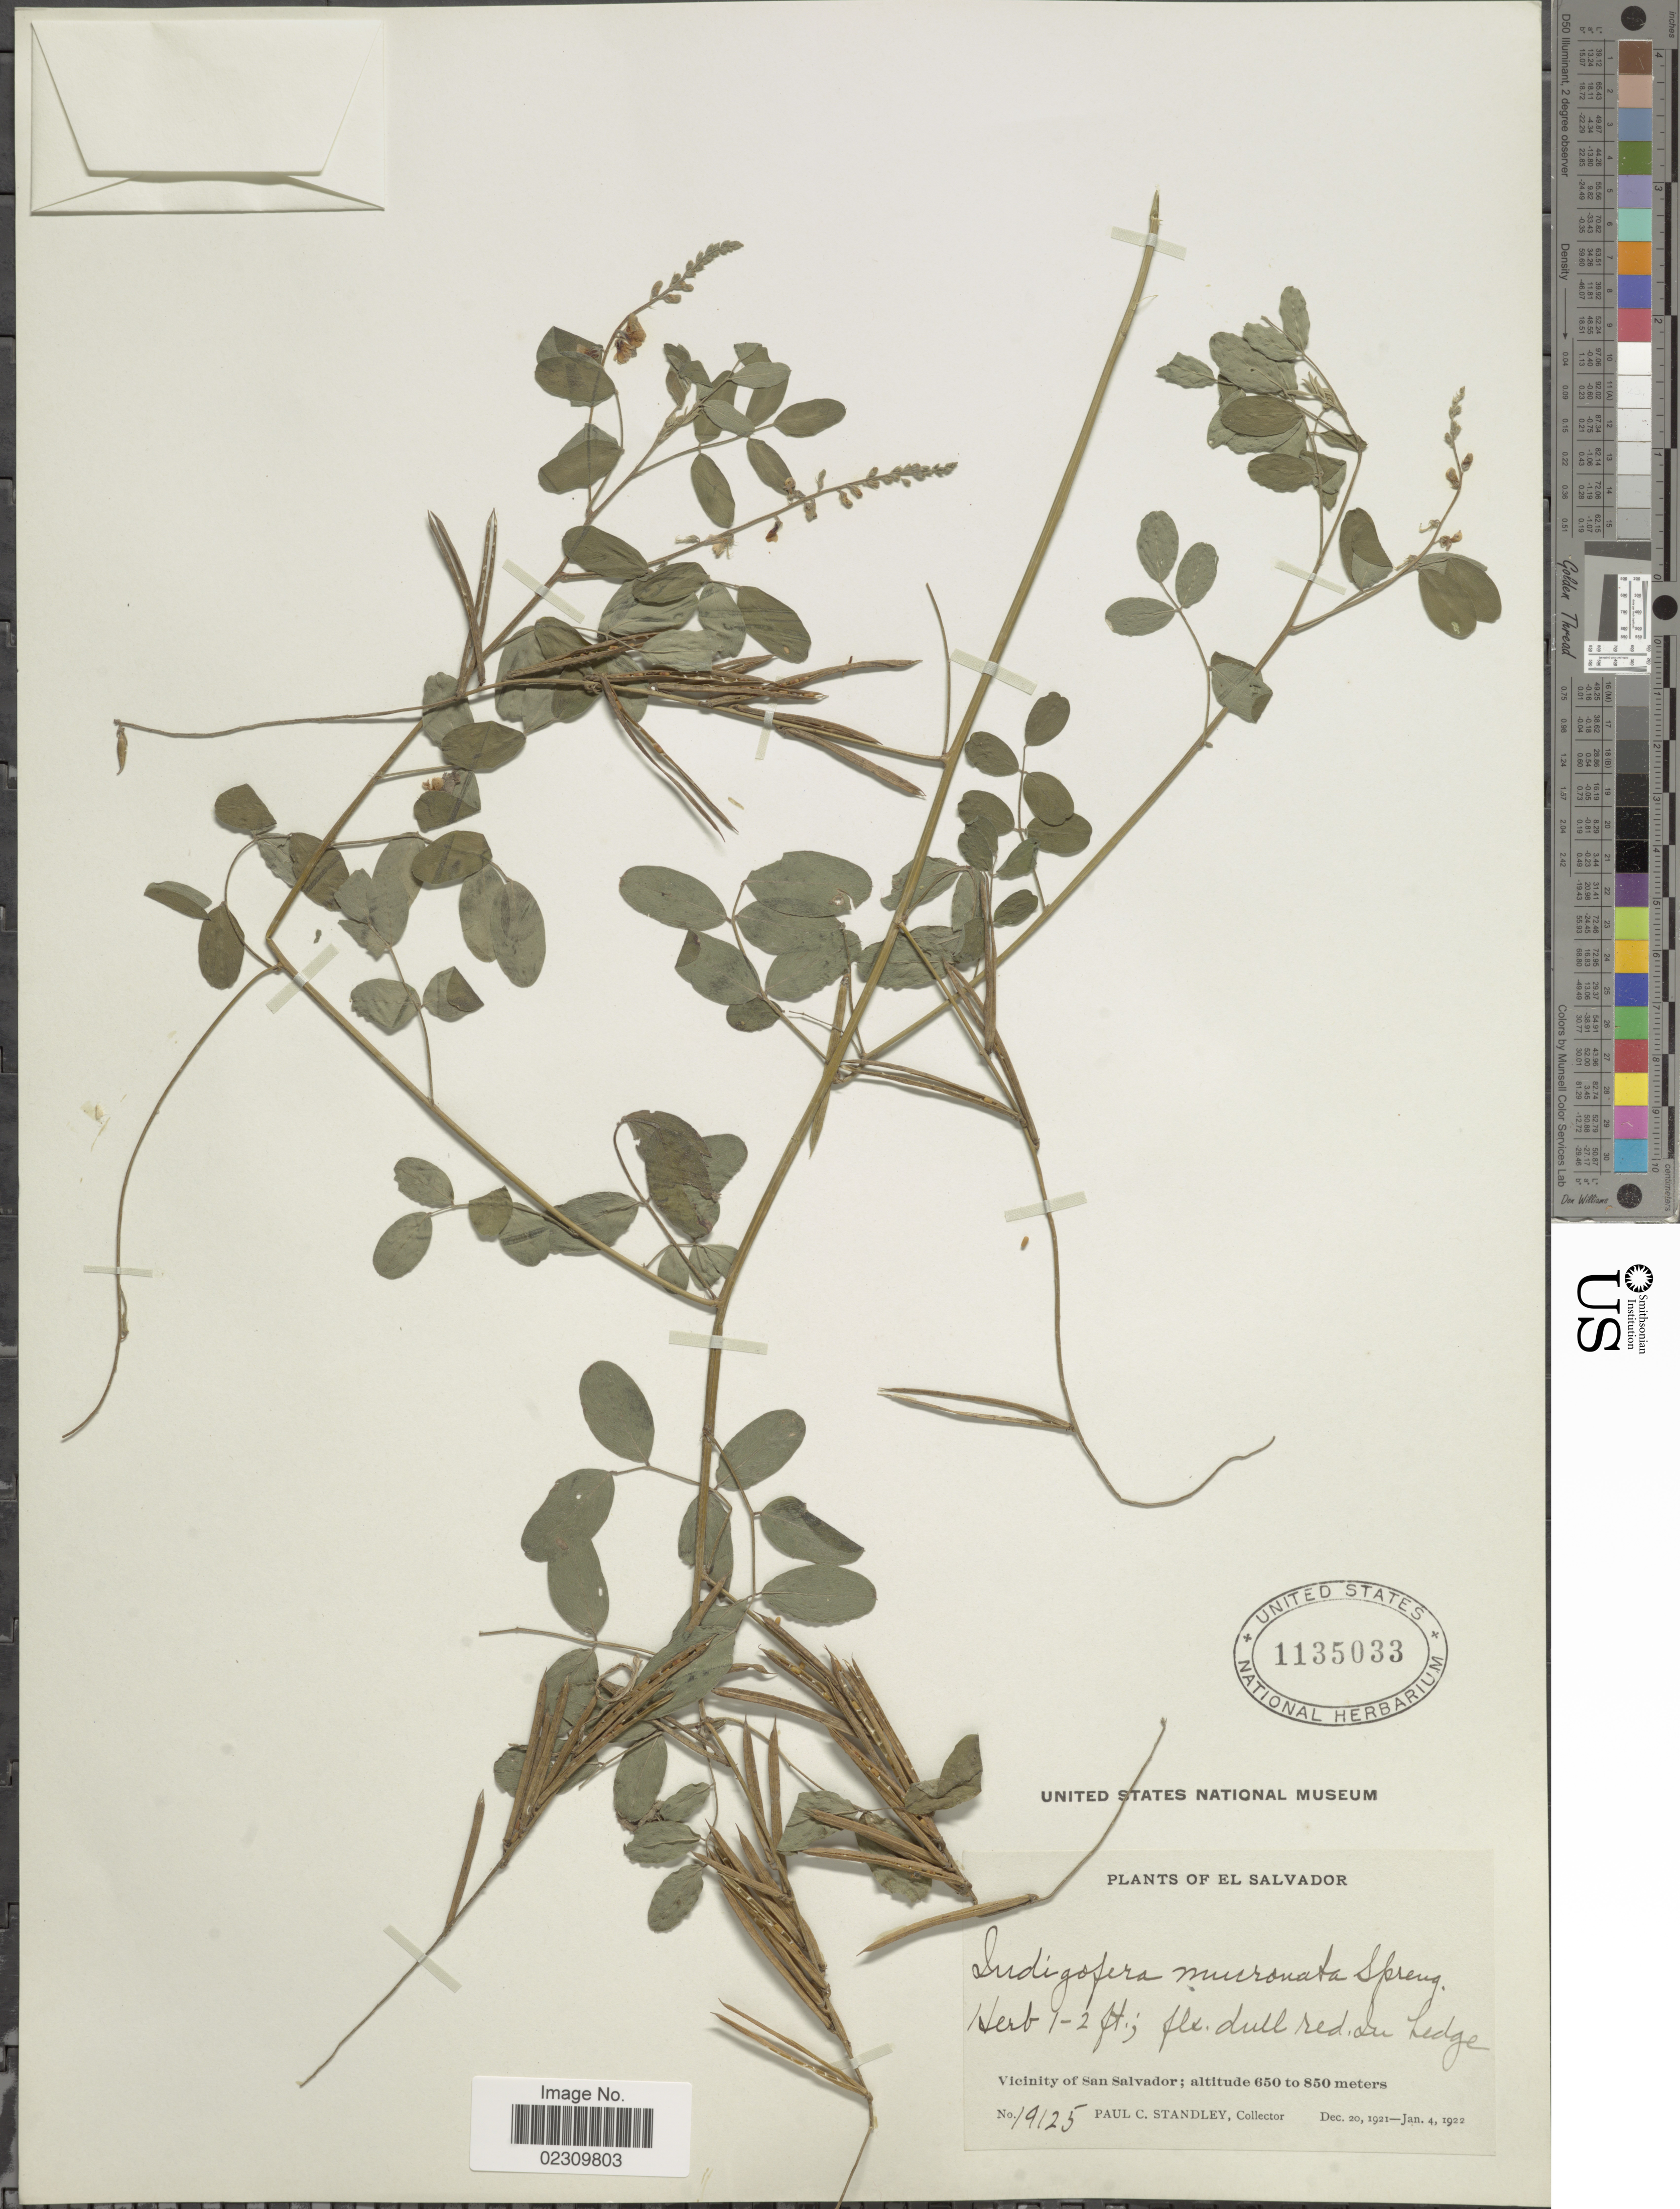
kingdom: Plantae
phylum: Tracheophyta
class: Magnoliopsida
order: Fabales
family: Fabaceae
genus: Indigofera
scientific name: Indigofera mucronata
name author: Lam.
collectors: P. C. Standley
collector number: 19125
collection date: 1921-12-20/1922-01-04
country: El Salvador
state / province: San Salvador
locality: Vicinity of San Salvador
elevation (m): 650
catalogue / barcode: US 1135033